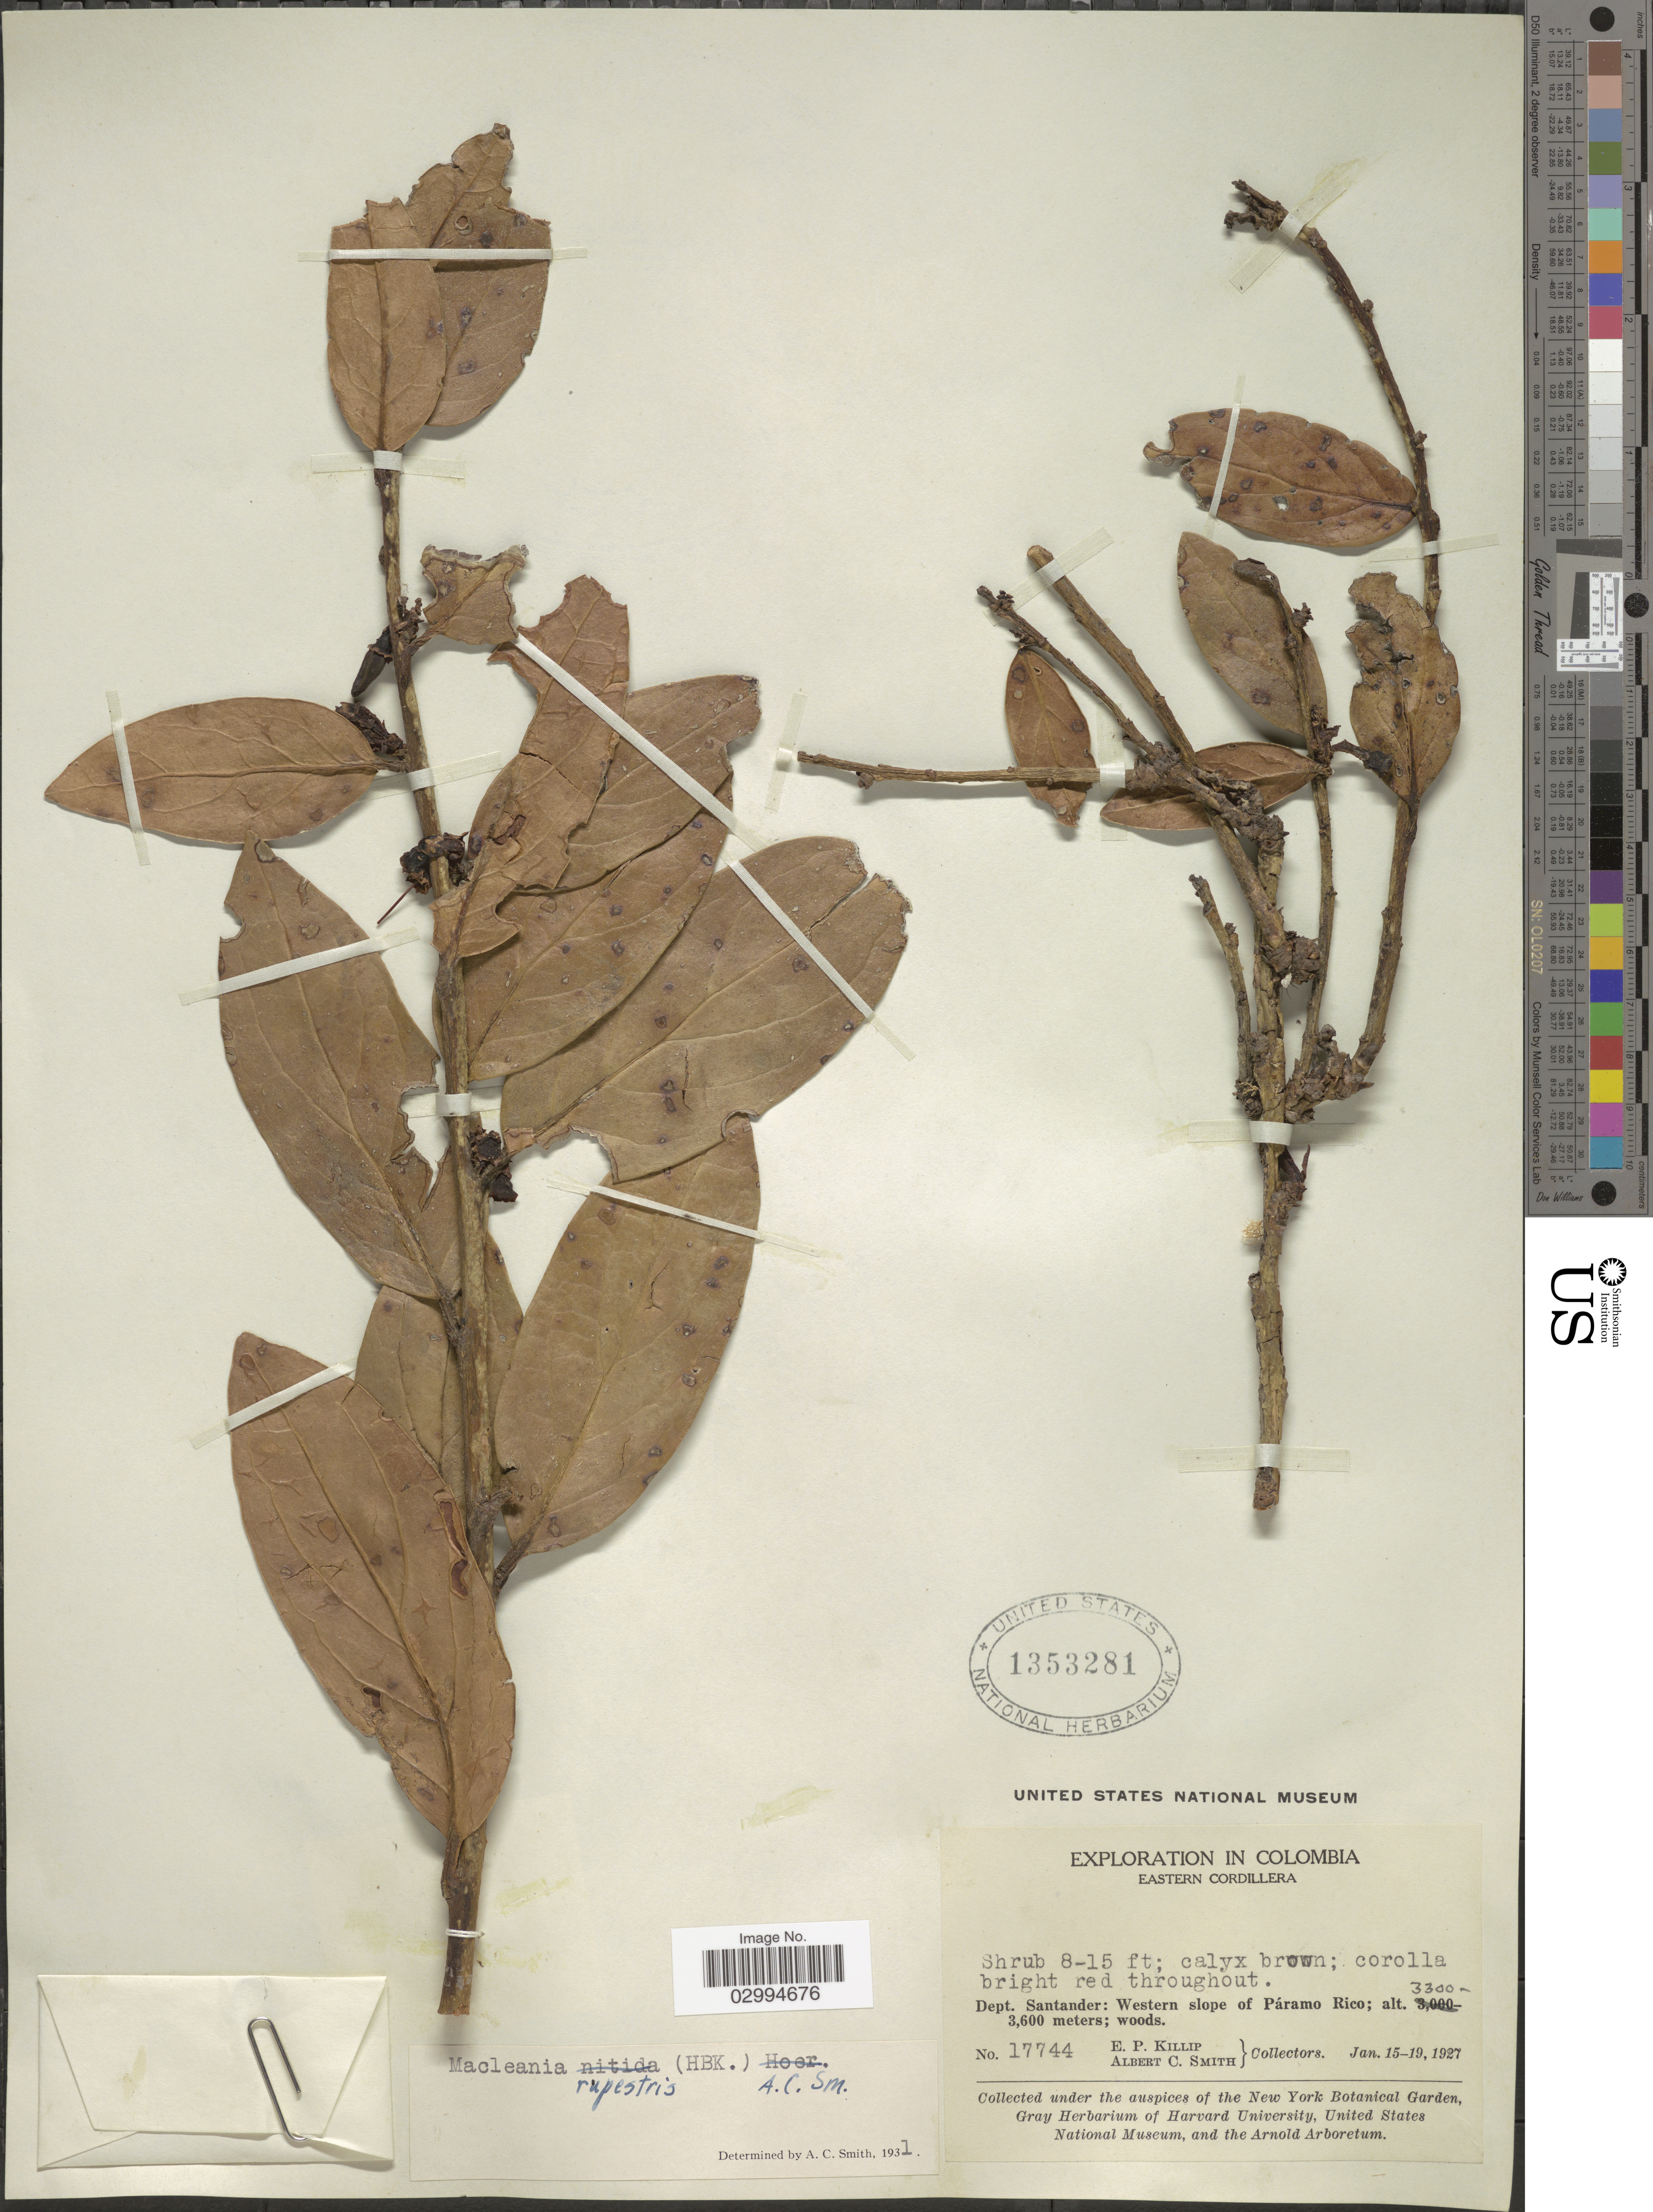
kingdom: Plantae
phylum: Tracheophyta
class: Magnoliopsida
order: Ericales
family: Ericaceae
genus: Macleania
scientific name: Macleania rupestris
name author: (Kunth) A.C. Sm.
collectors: E. P. Killip & A. C. Smith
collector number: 17744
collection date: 1927-01-15/1927-01-19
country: Colombia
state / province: Santander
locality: Eastern Cordillera. Dept. Santander: Western slope of Páramo Rico.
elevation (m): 3300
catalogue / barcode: US 1353281